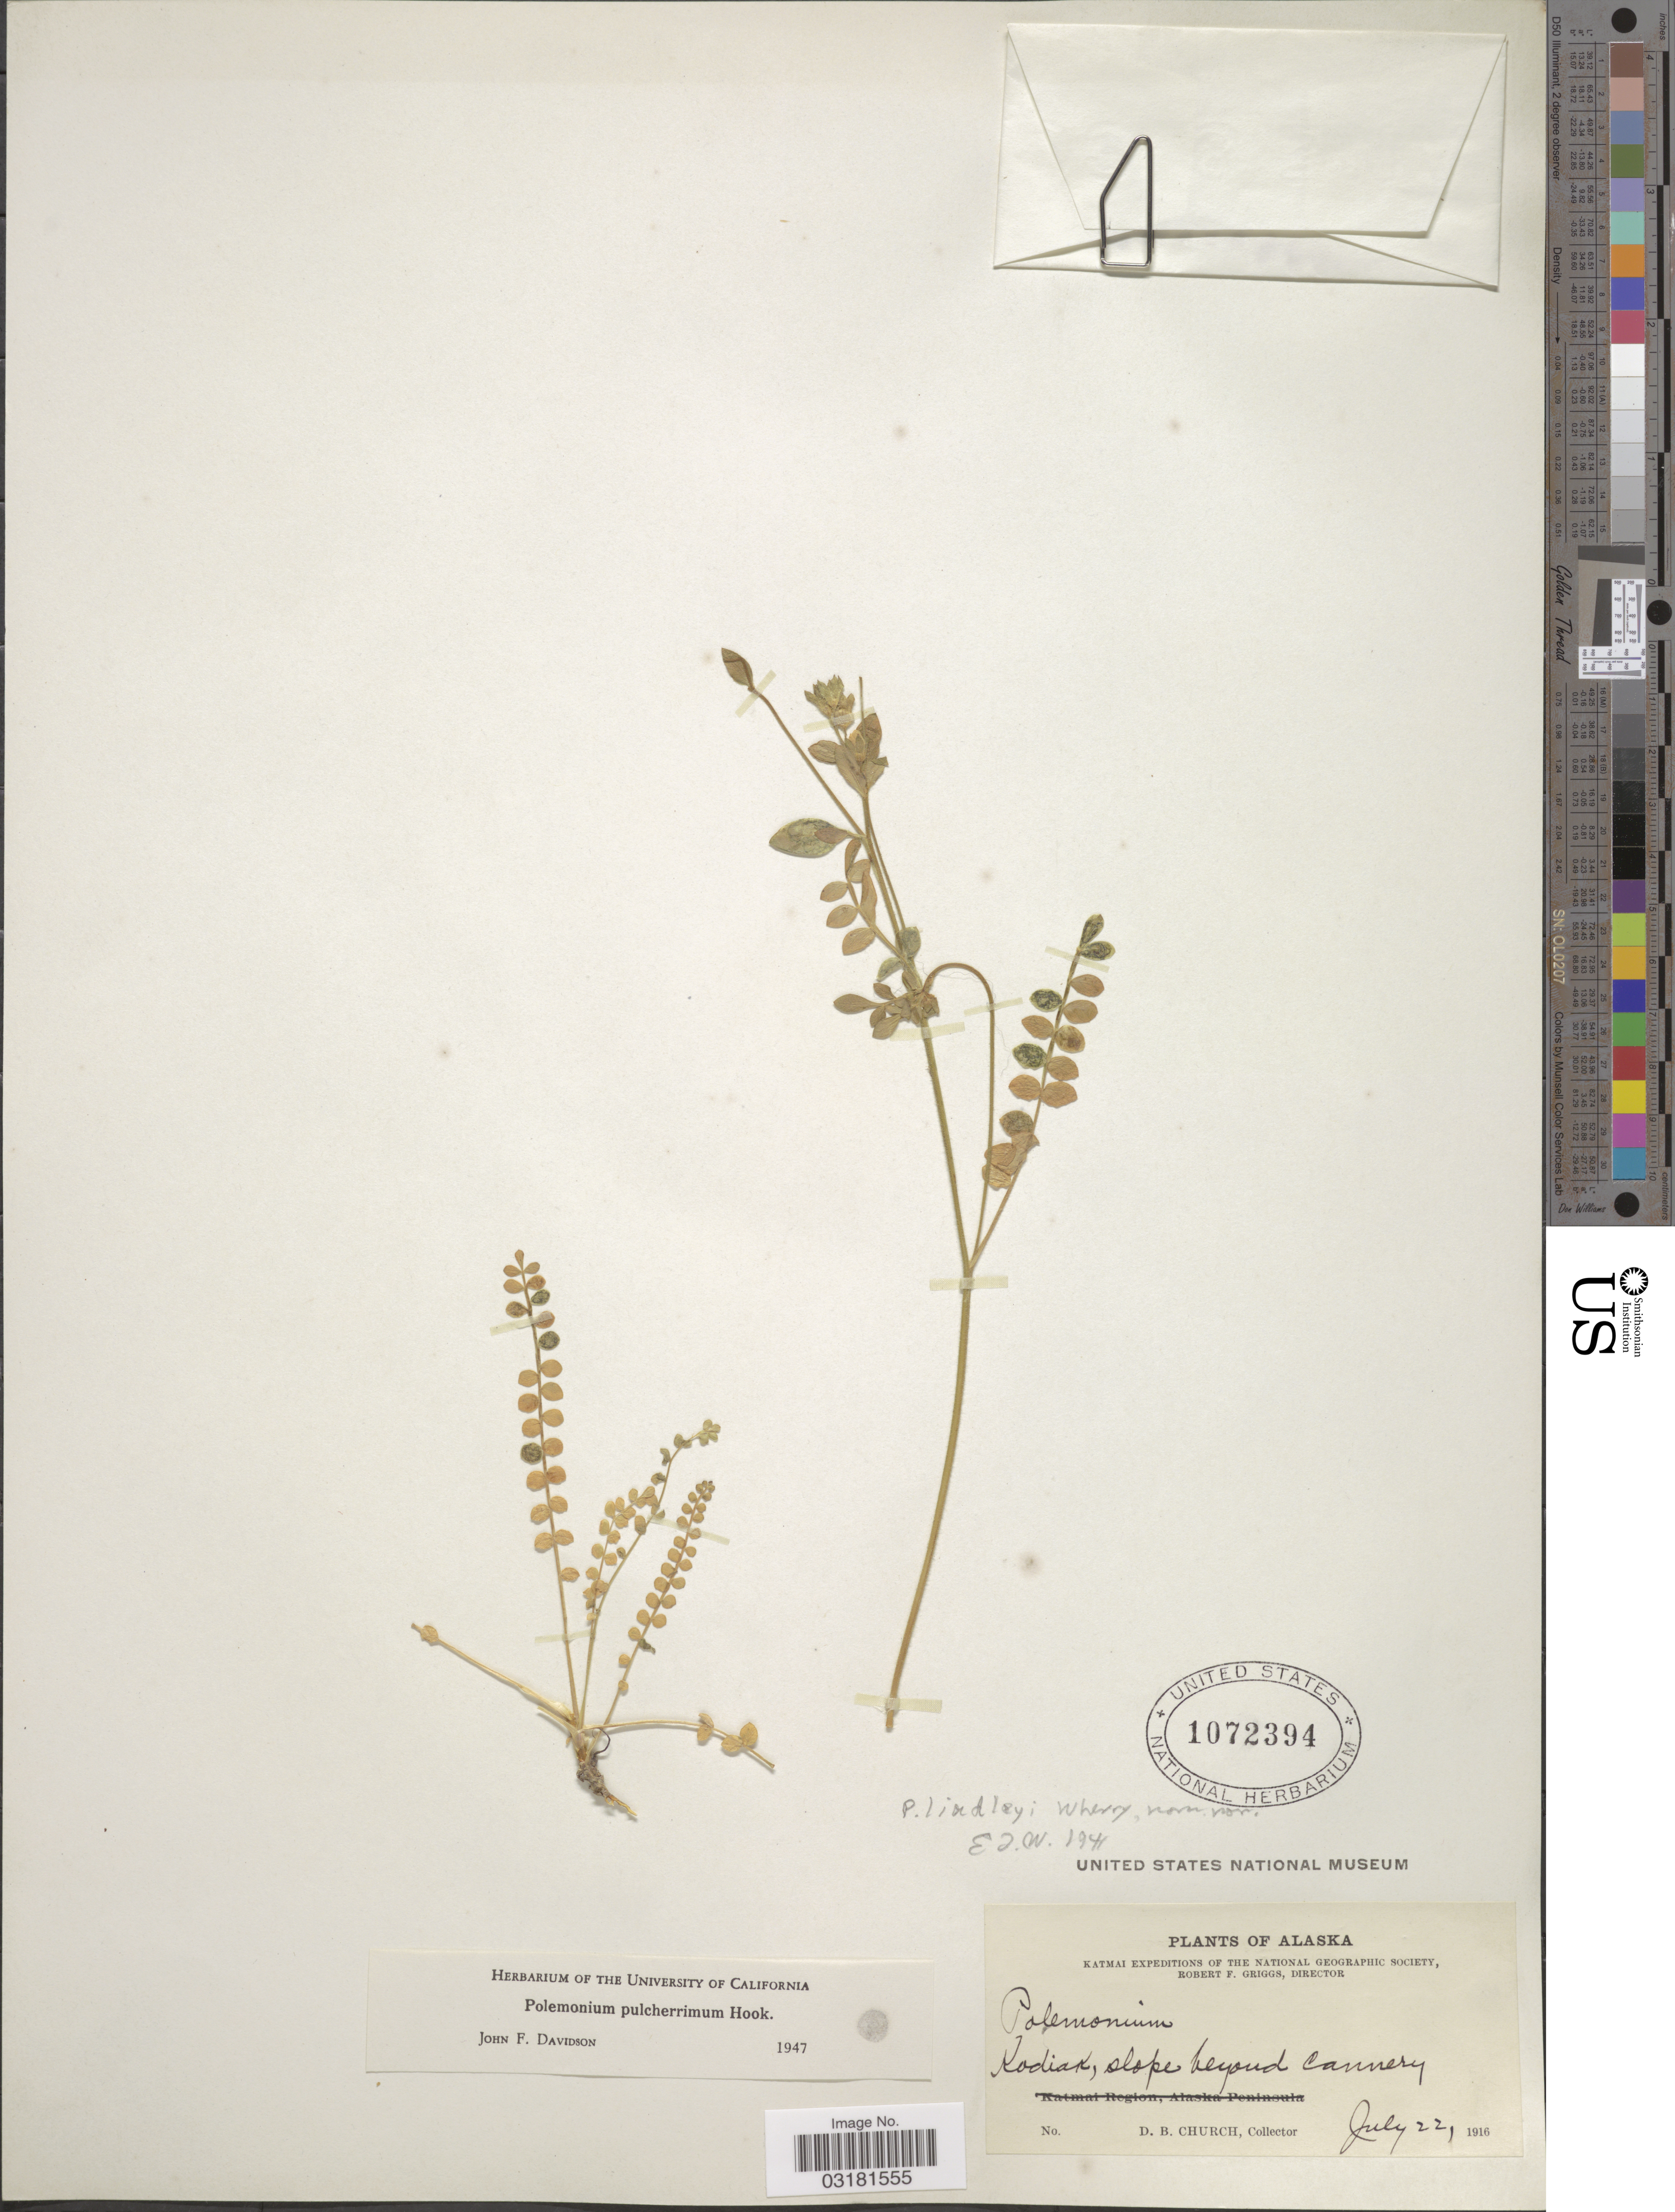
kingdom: Plantae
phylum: Tracheophyta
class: Magnoliopsida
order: Ericales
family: Polemoniaceae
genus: Polemonium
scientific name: Polemonium pulcherrimum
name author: Hook.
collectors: D. Church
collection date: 1916-07-22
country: United States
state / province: Alaska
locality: Katmai, Kodiak, slope beyond Cannery.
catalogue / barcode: US 1072394